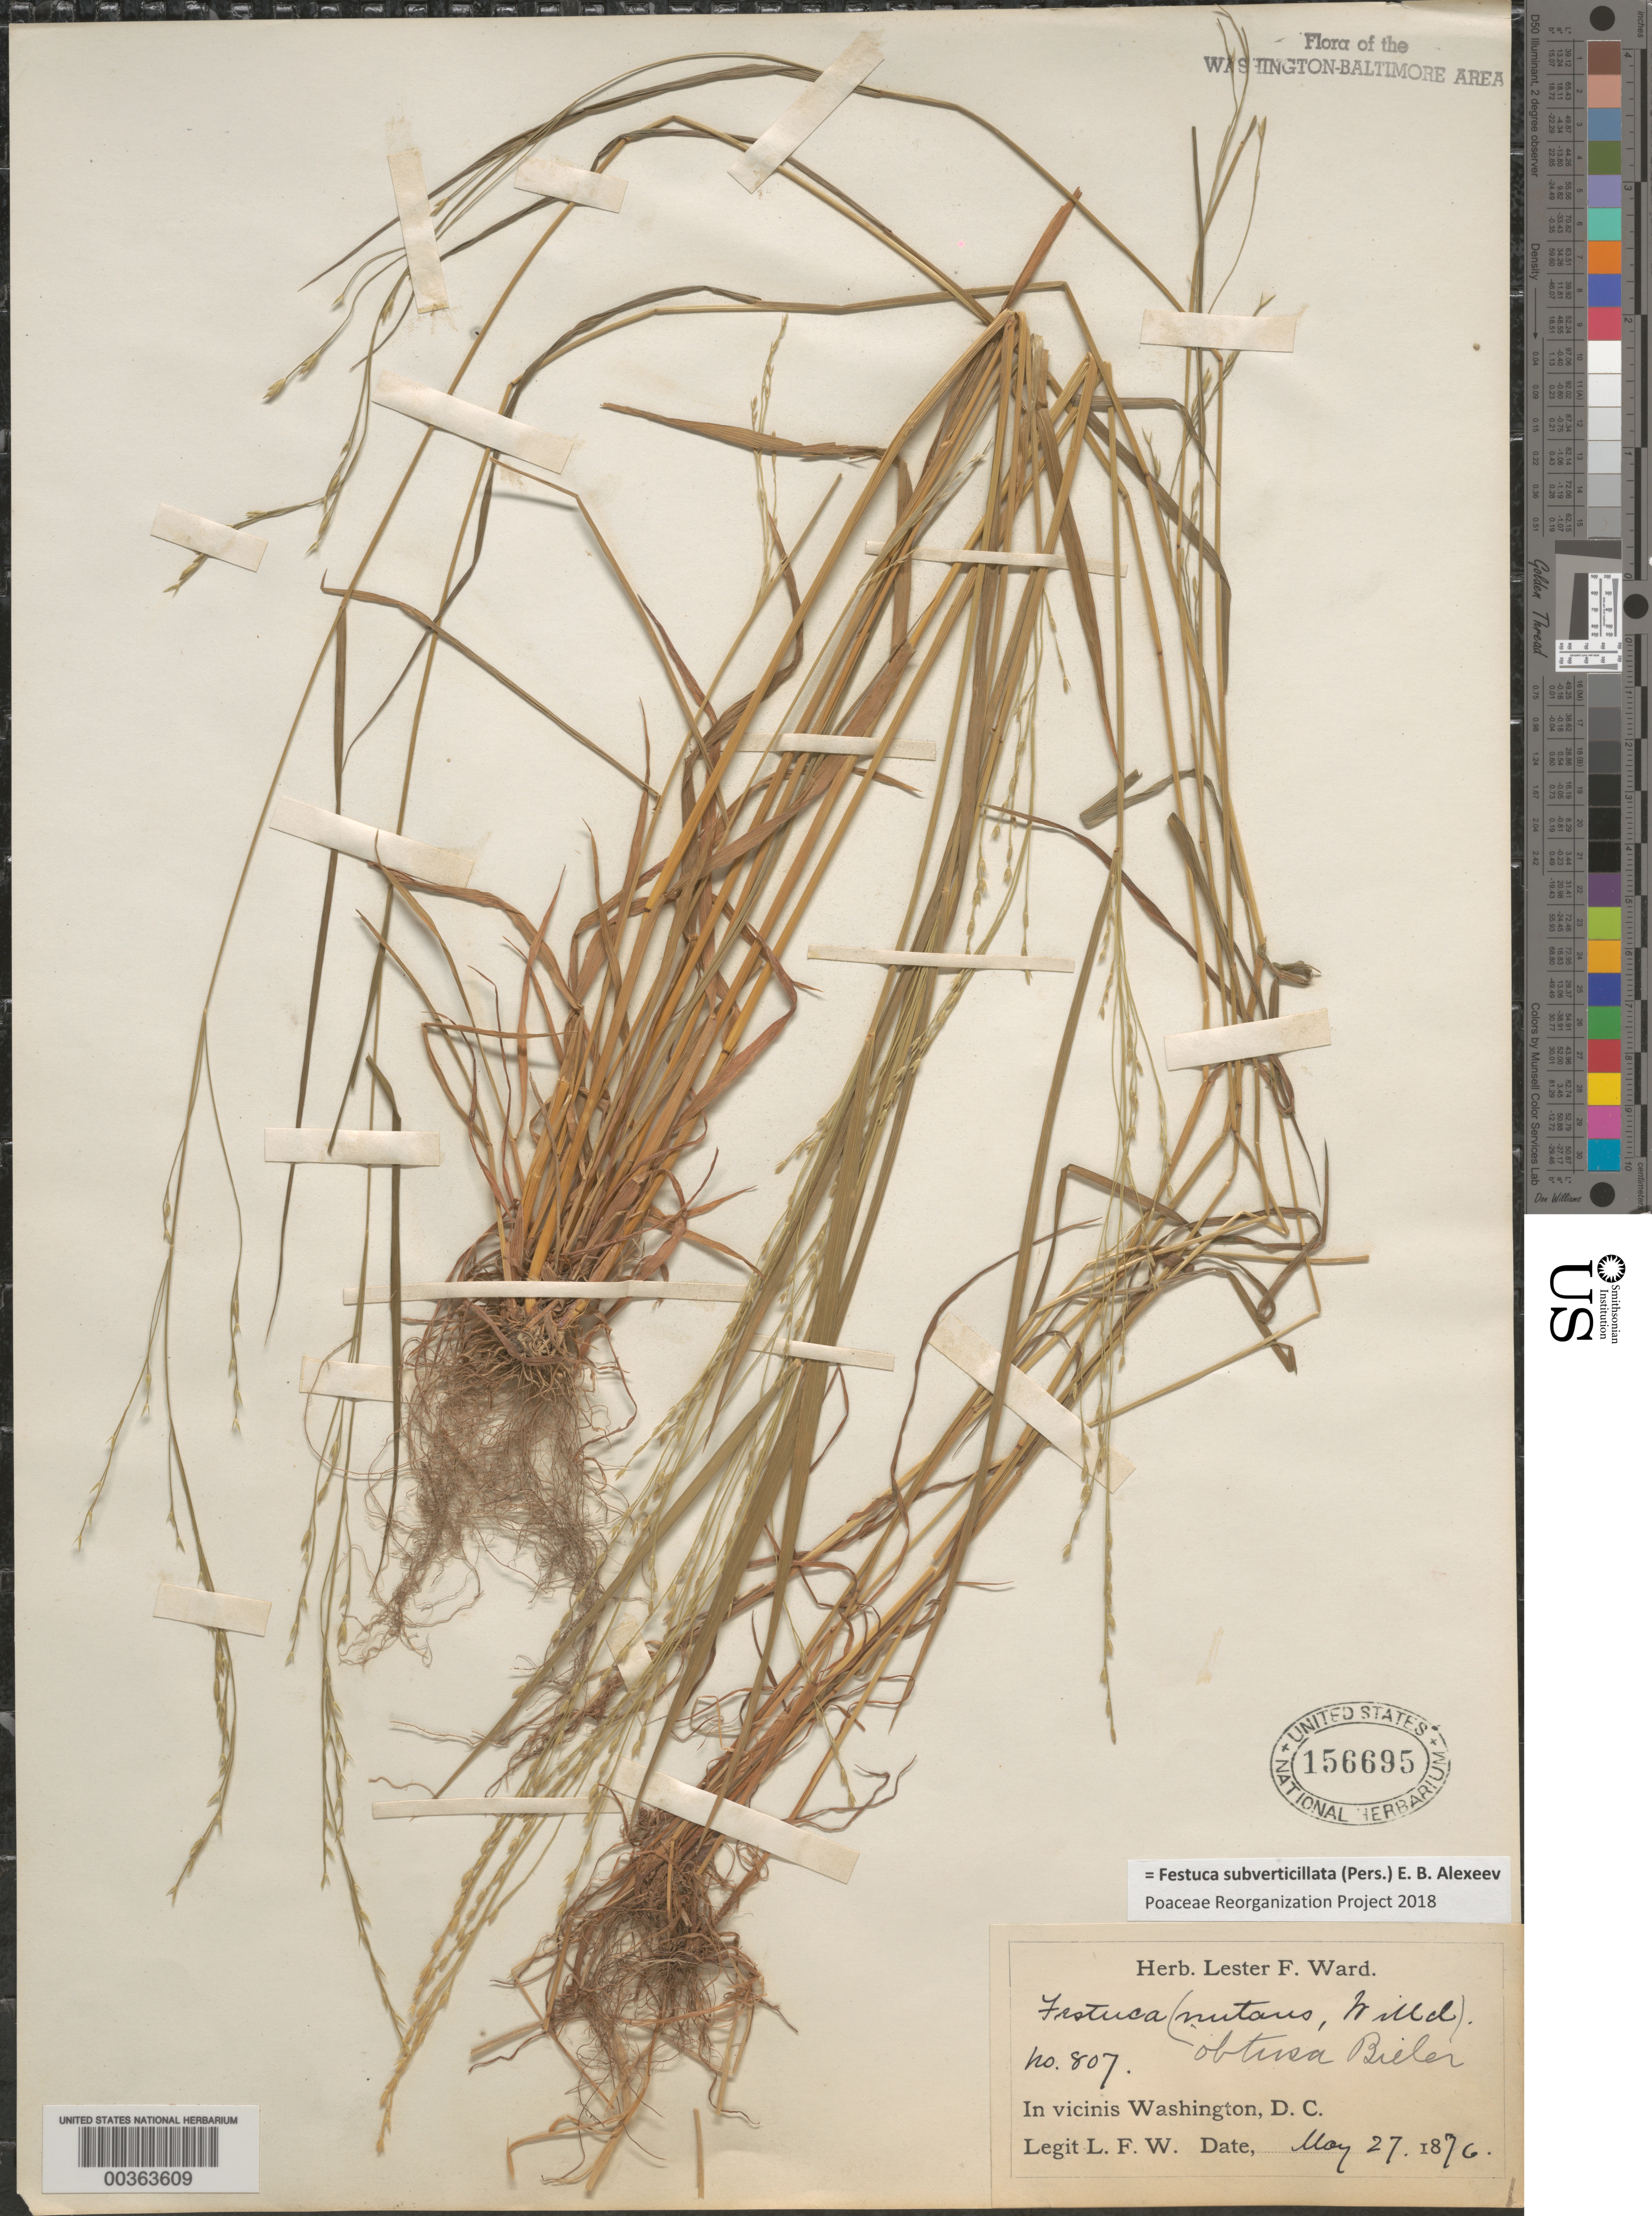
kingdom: Plantae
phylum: Tracheophyta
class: Liliopsida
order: Poales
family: Poaceae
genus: Festuca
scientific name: Festuca subverticillata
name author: (Pers.) E.B. Alexeev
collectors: L. F. Ward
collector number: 807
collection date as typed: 27 May 1876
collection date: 1876-05-27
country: United States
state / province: District of Columbia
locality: Washington DC area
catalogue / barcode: US 156695